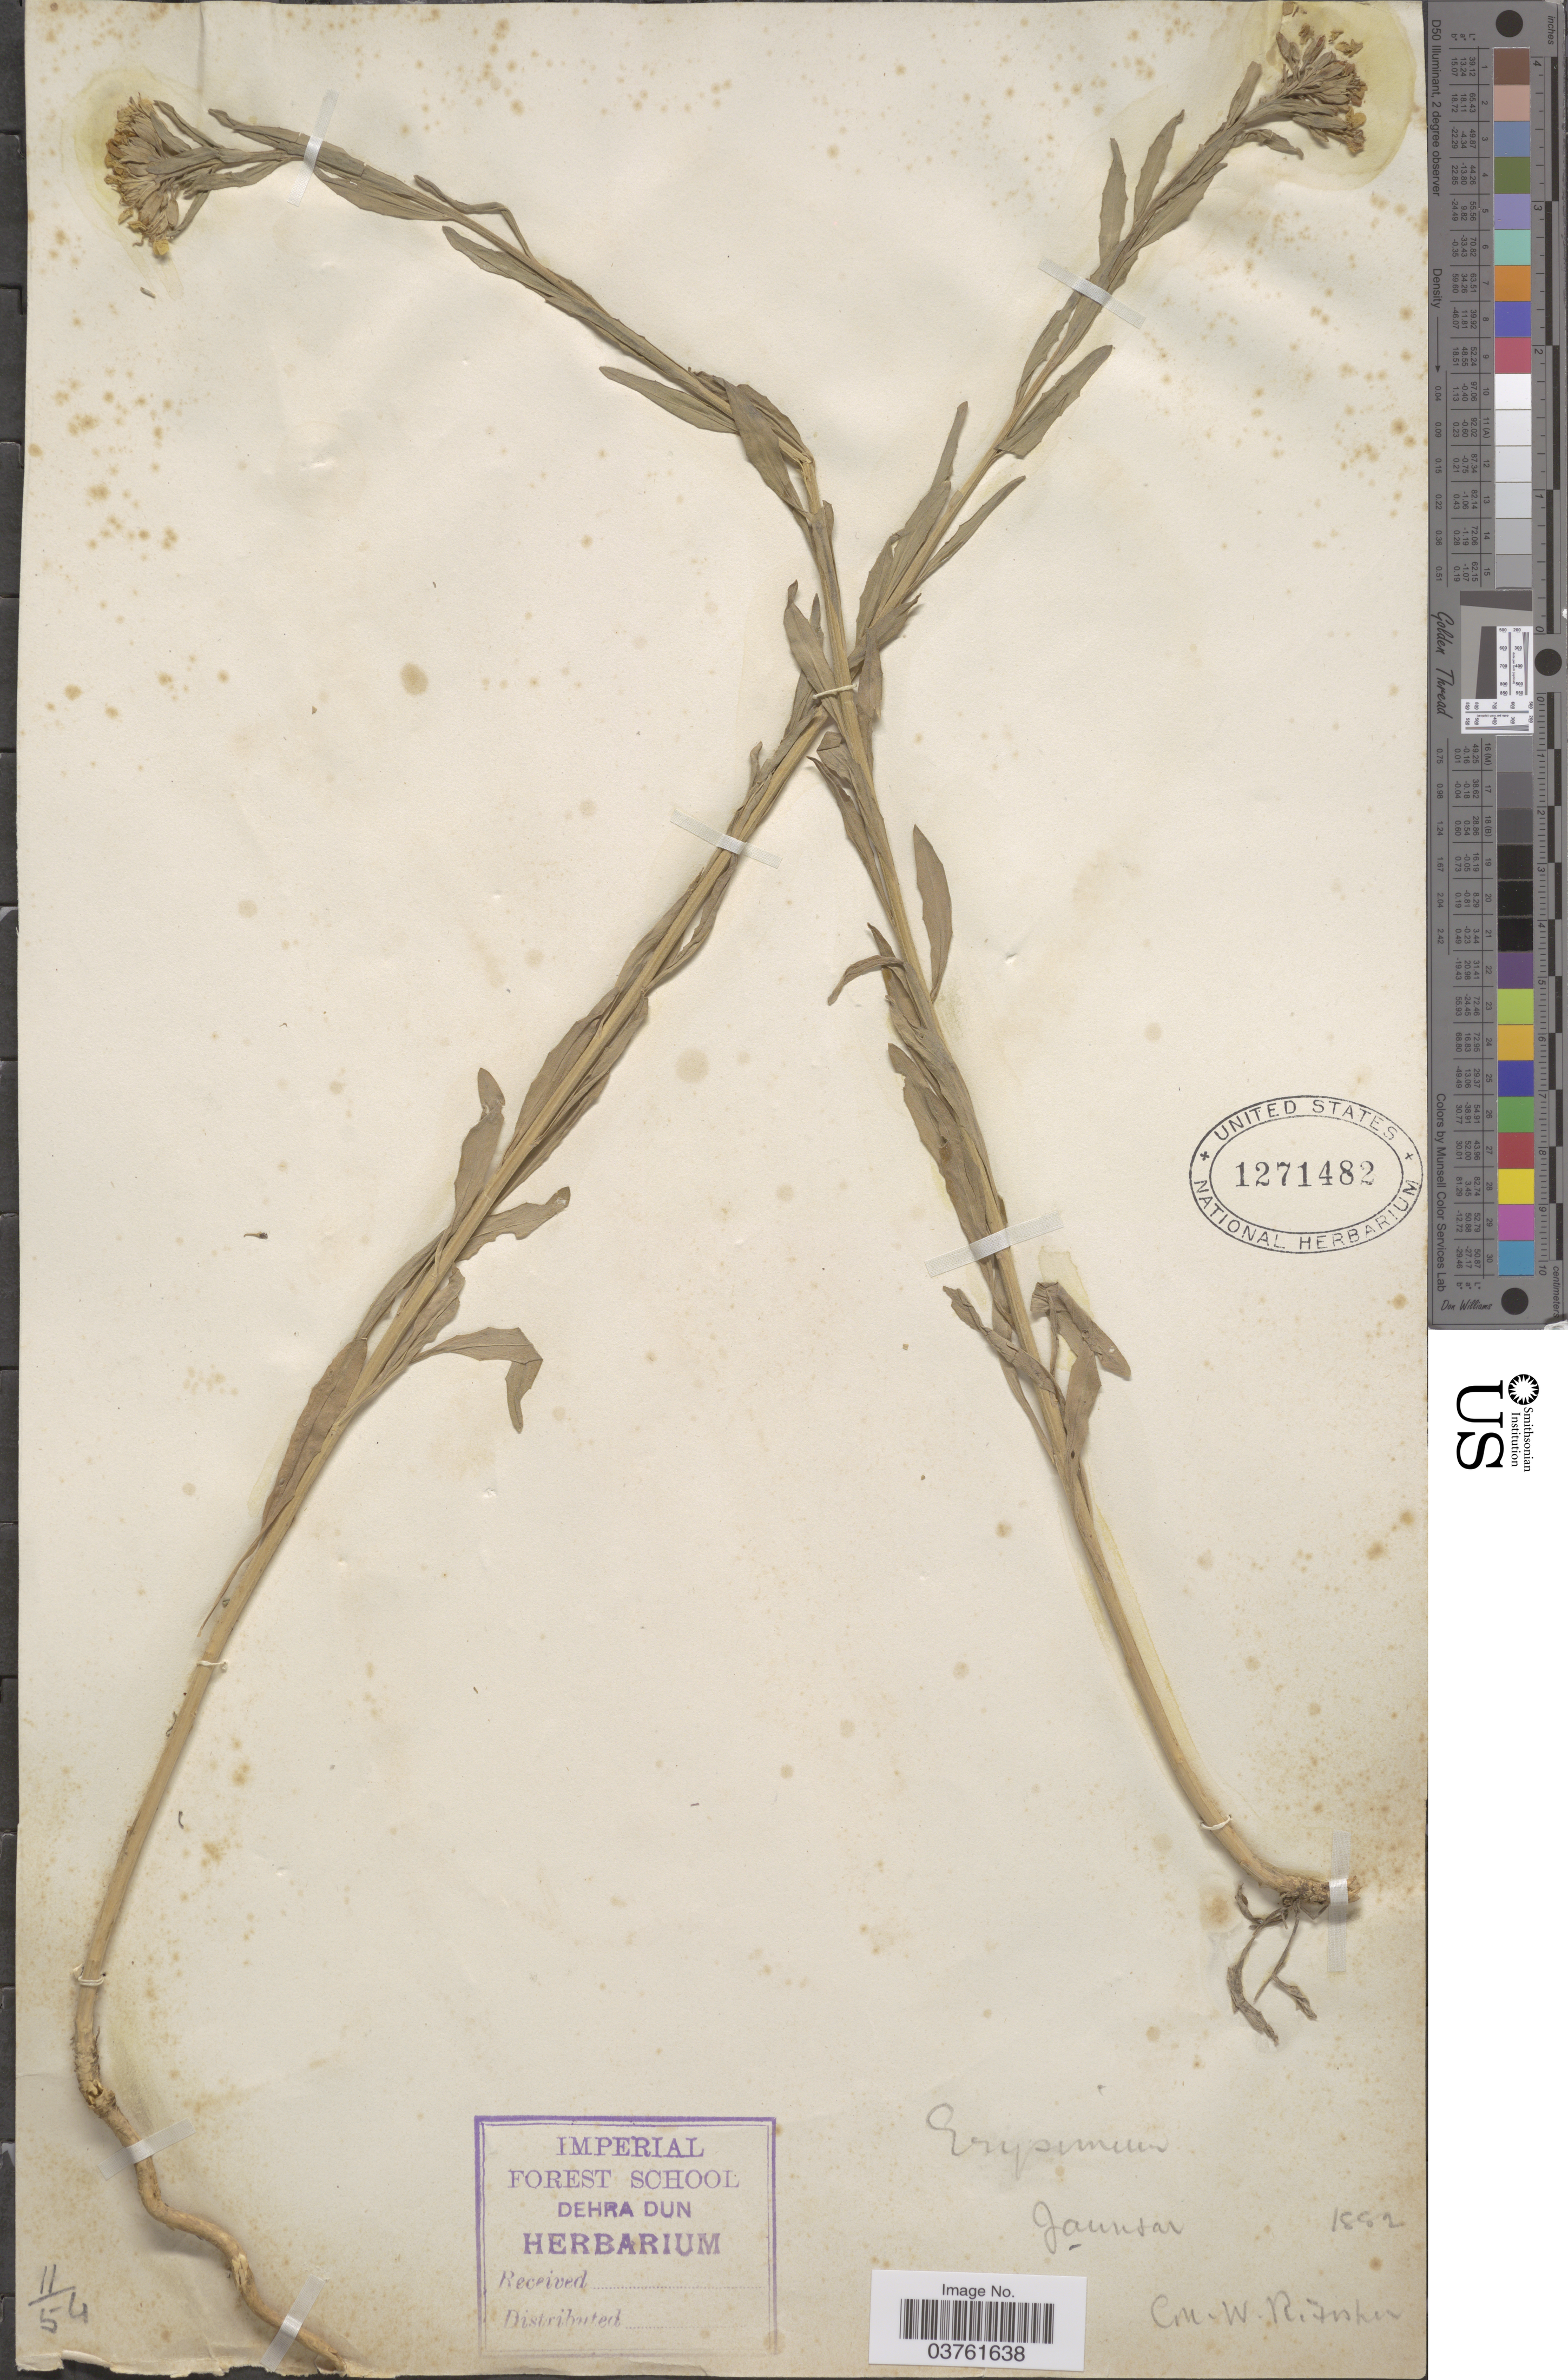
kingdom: Plantae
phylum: Tracheophyta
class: Magnoliopsida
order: Brassicales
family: Brassicaceae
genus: Erysimum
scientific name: Erysimum sp.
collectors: W. Fisher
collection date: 1882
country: India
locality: Jaunsar.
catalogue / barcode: US 1271482